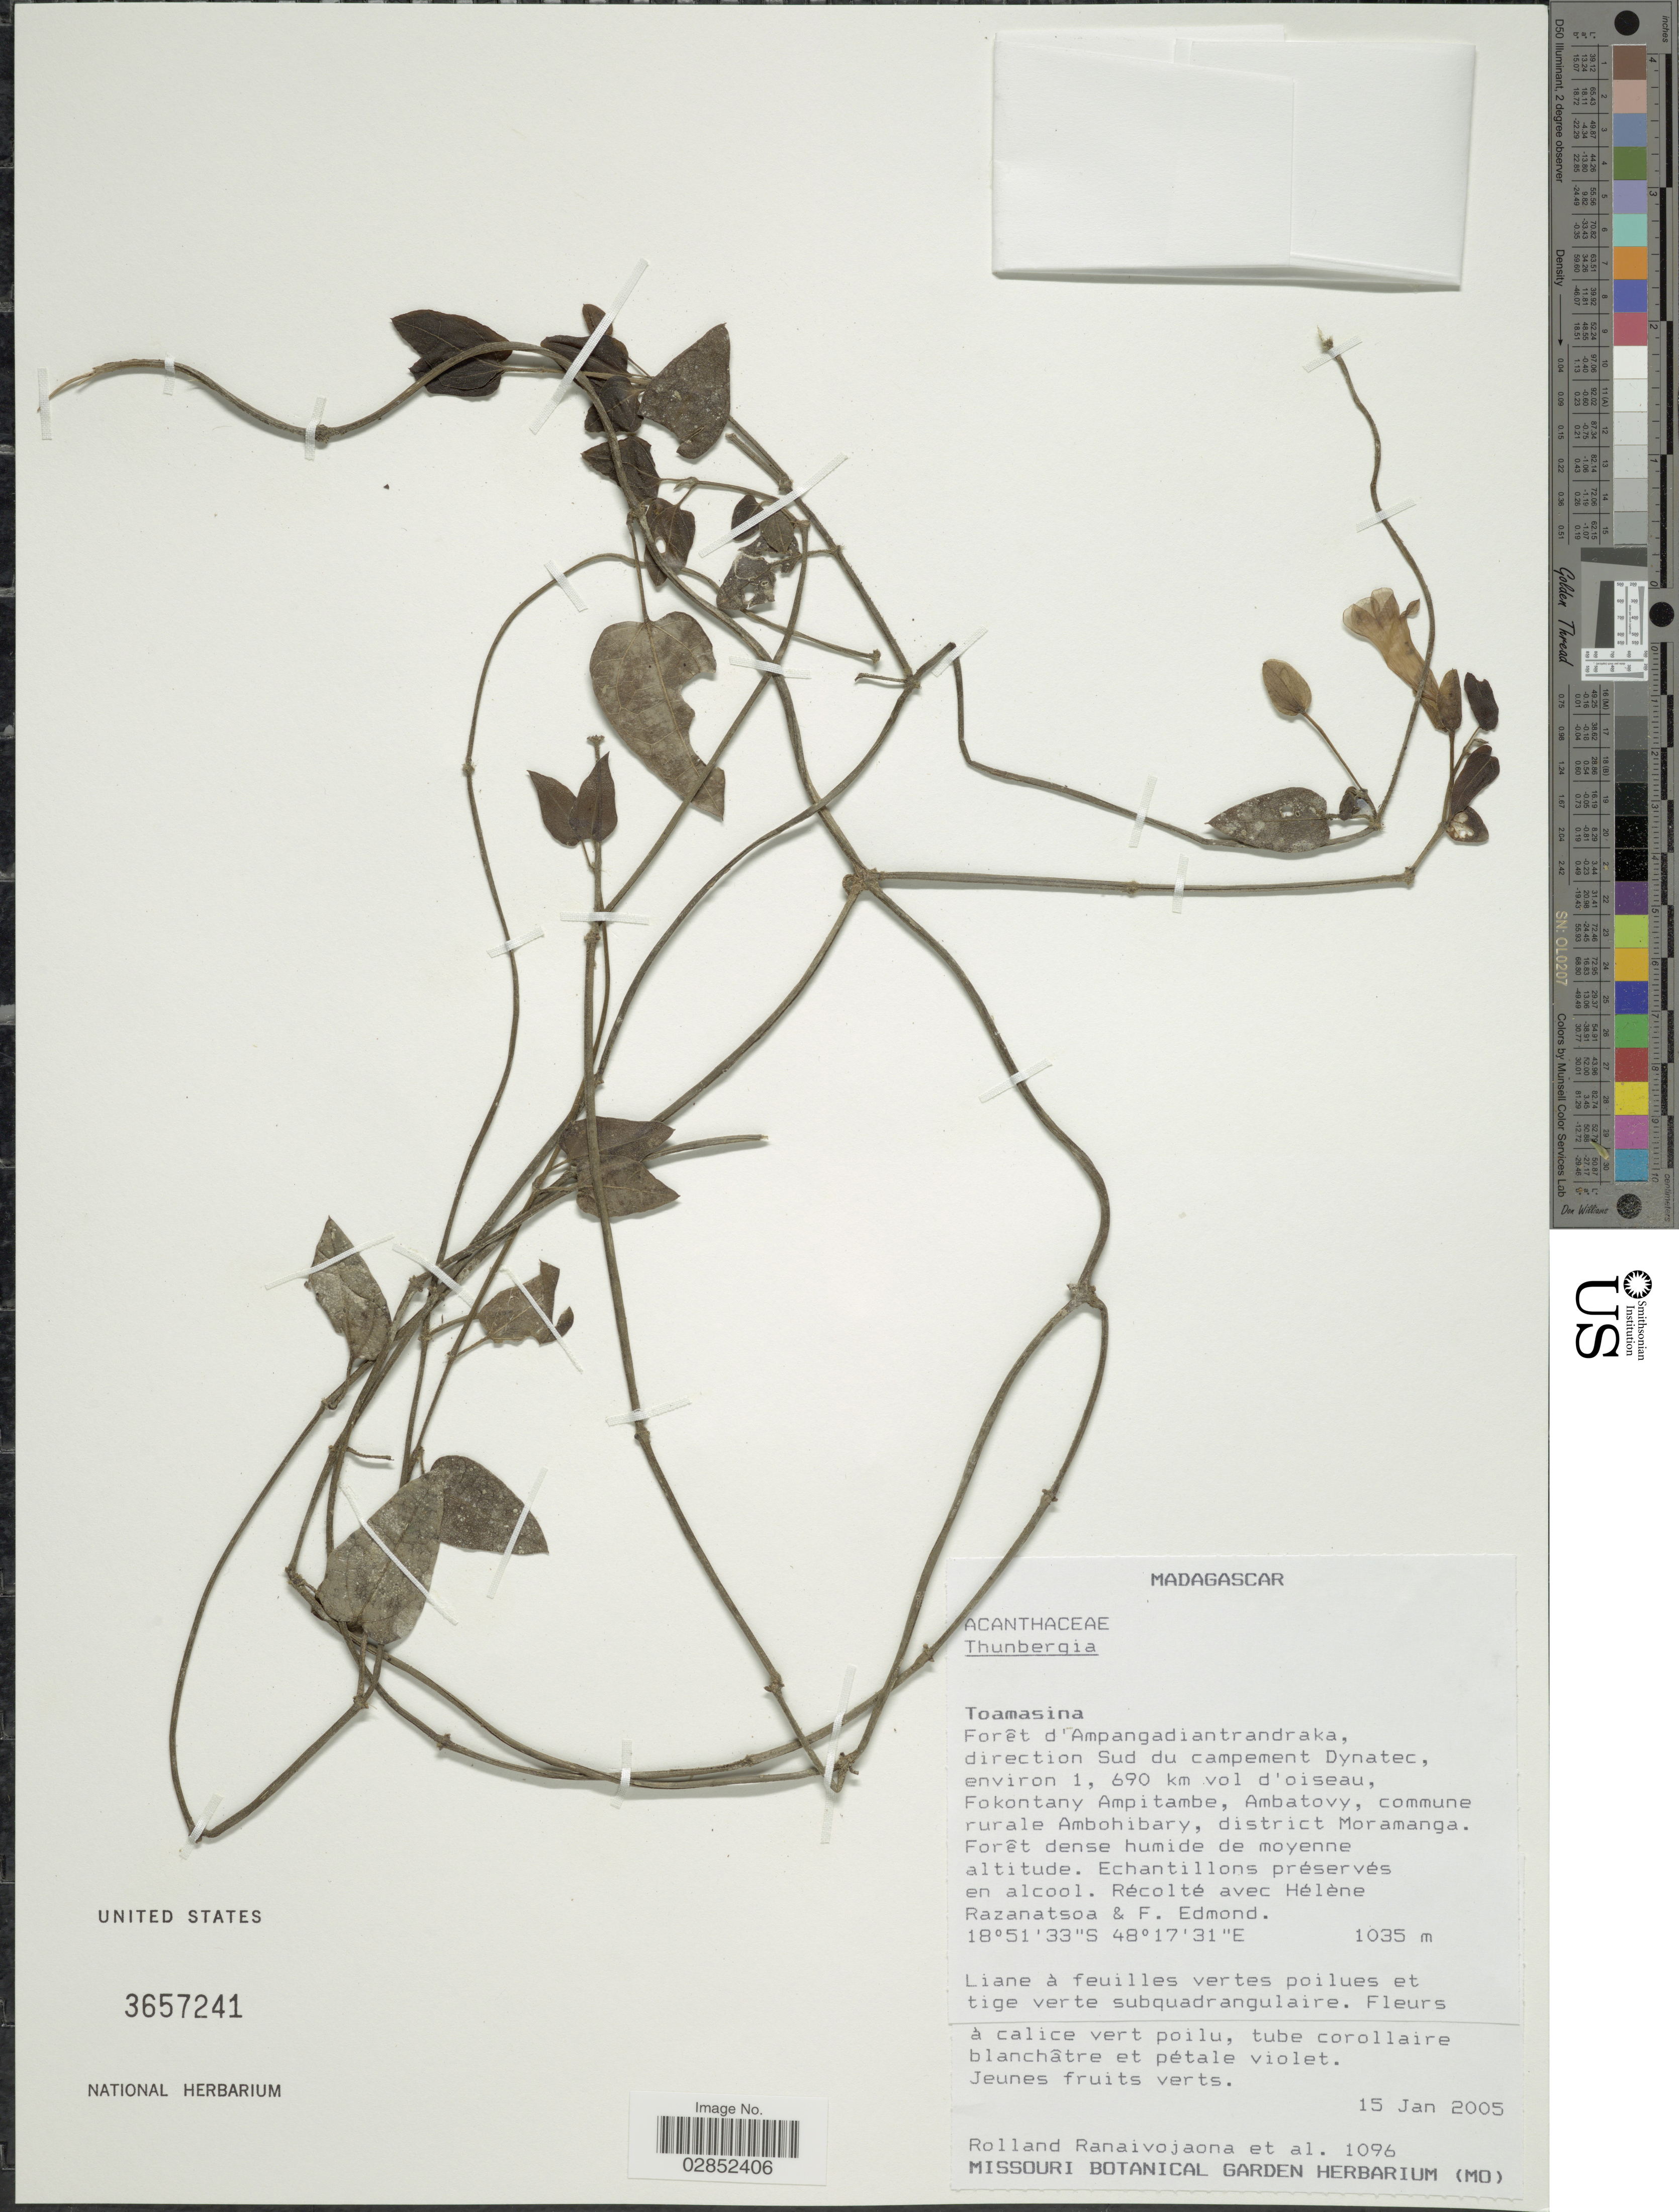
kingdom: Plantae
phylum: Tracheophyta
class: Magnoliopsida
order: Lamiales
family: Acanthaceae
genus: Thunbergia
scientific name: Thunbergia sp.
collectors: R. Ranaivojaona, H. Razanatsoa & F. Edmond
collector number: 1096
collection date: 2005-01-15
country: Madagascar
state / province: Alaotra Mangoro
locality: Toamasina, Forêt d'Ampangadiantrandraka direction, Sud du campement Dynatec, environ 1, 690 km vol d'oiseau, Fokontany Ampitambe, Ambatovy, commune rurale Ambohibary, district Moramanga.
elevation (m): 1035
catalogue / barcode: US 3657241